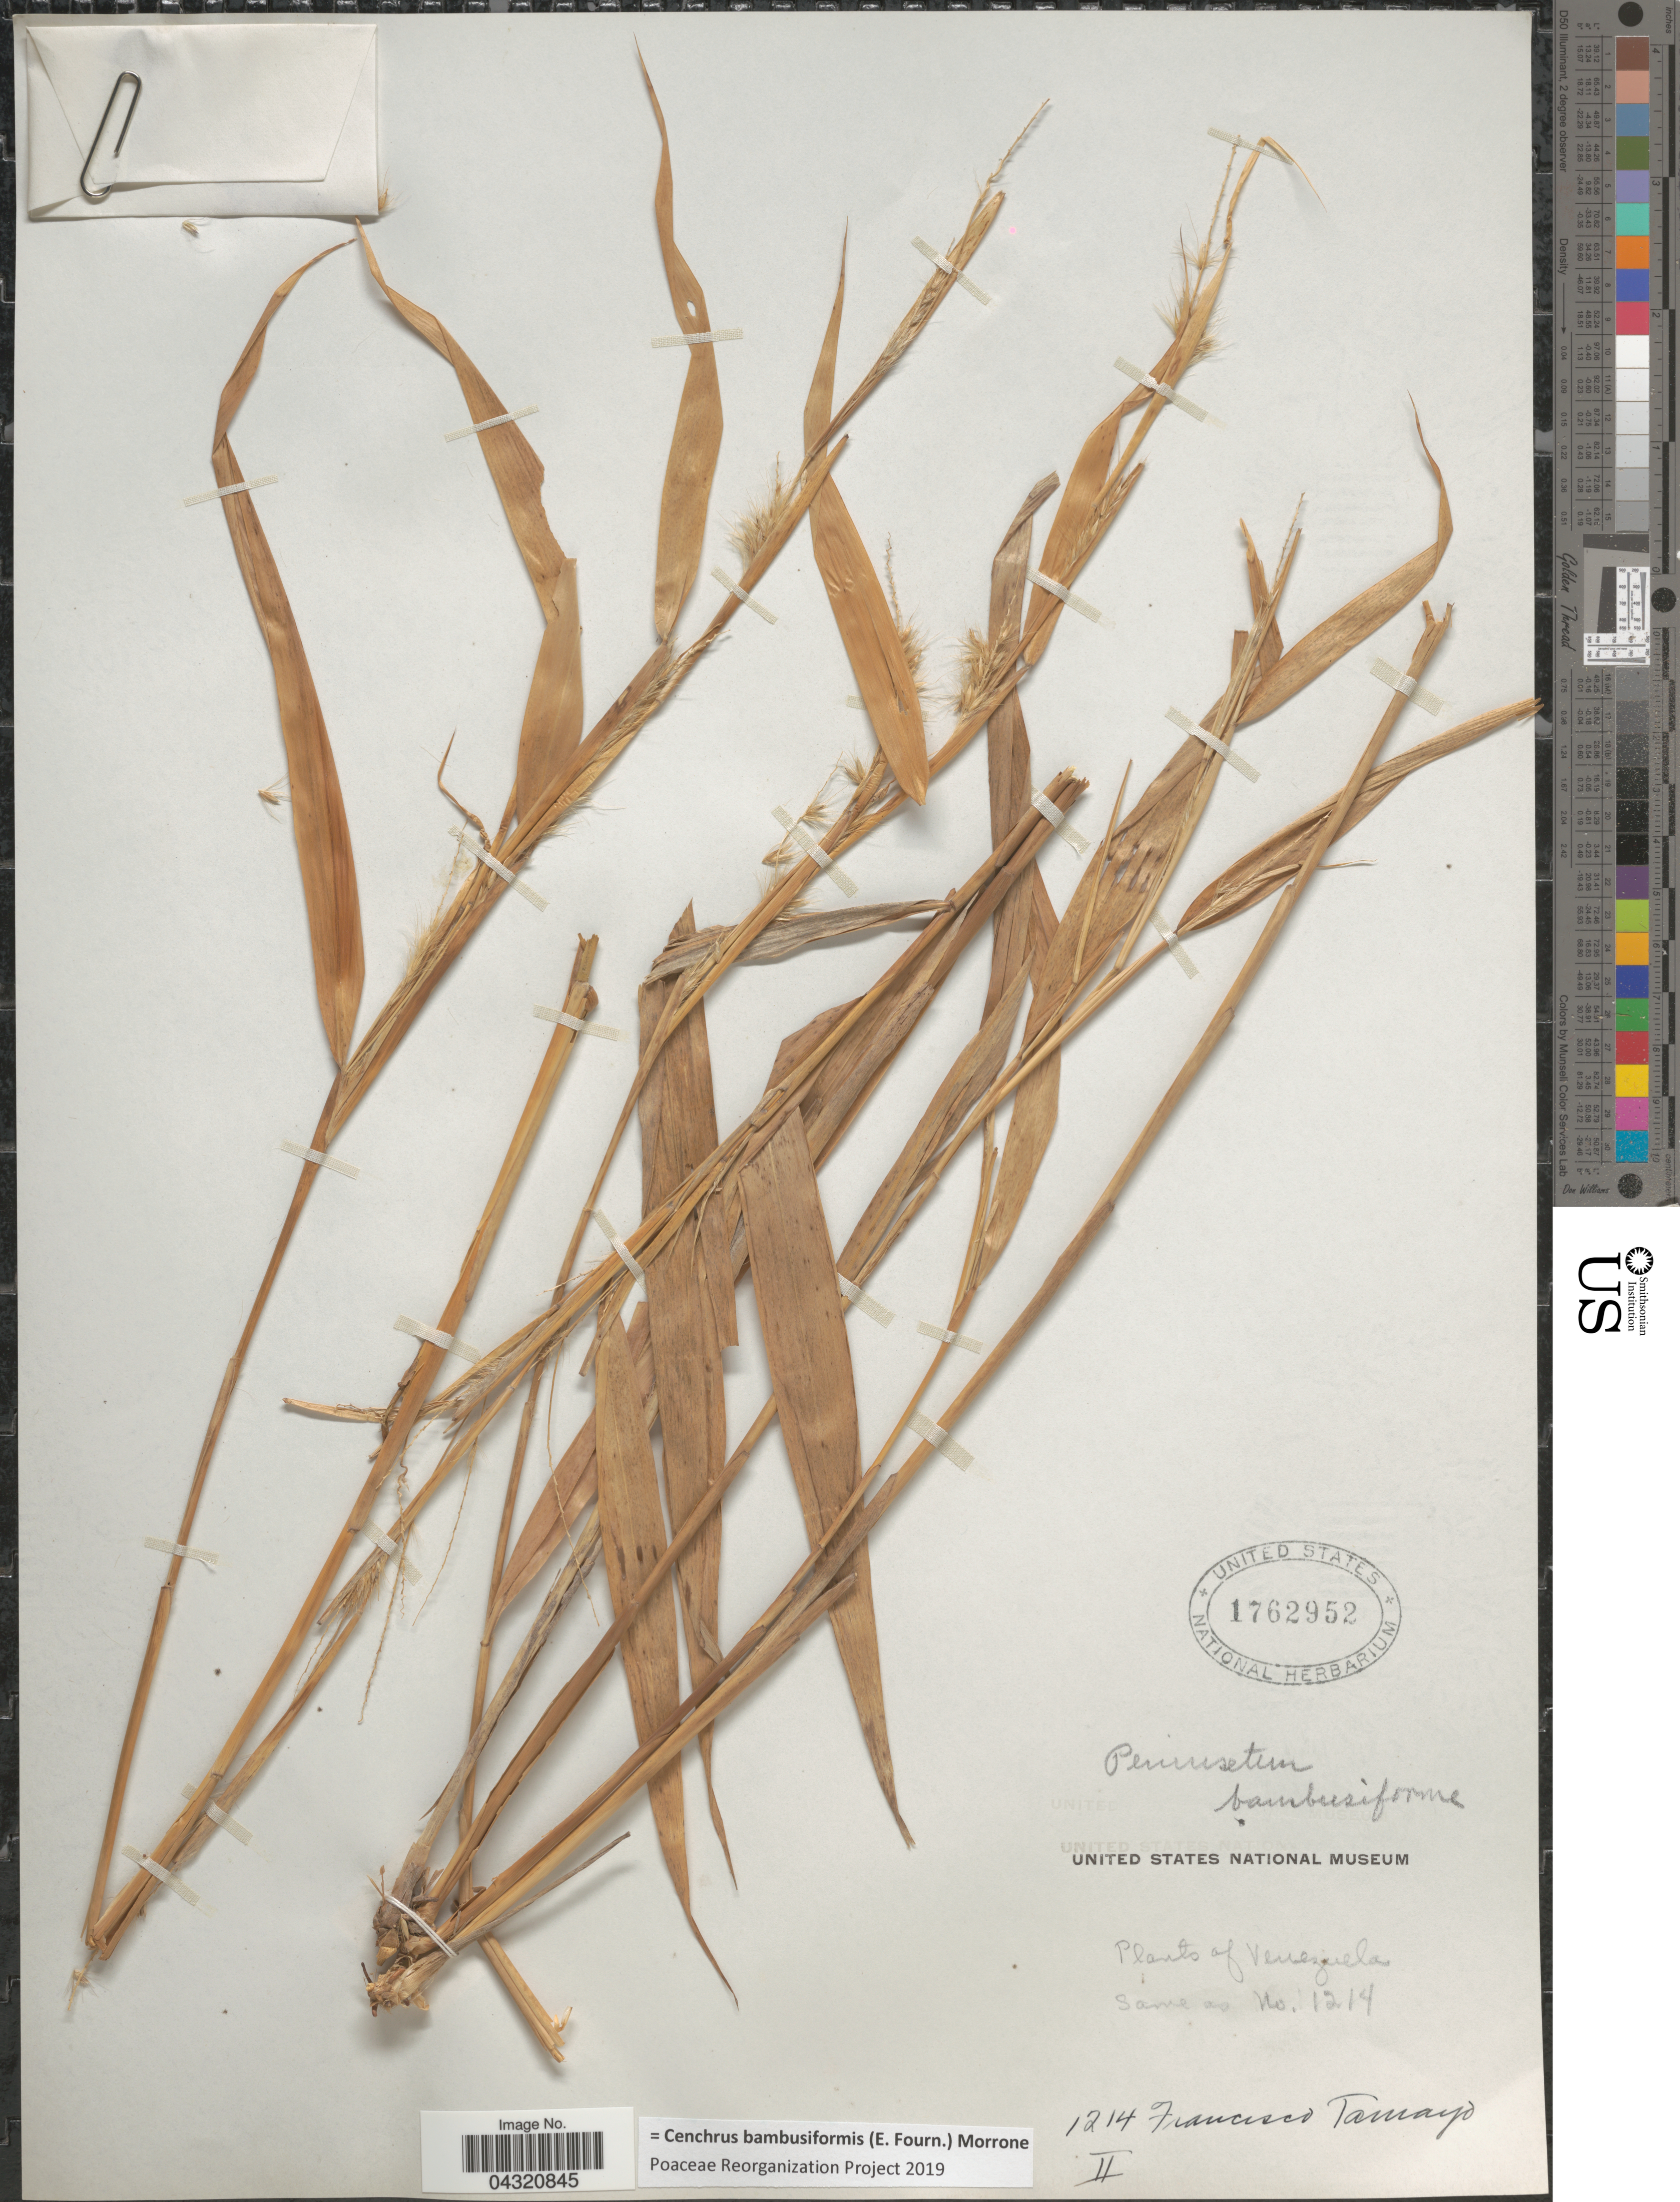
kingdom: Plantae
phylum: Tracheophyta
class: Liliopsida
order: Poales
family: Poaceae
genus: Cenchrus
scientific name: Cenchrus bambusiformis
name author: (E. Fourn.) Morrone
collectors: F. Tamayo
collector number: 1214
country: Venezuela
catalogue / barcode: US 1762952